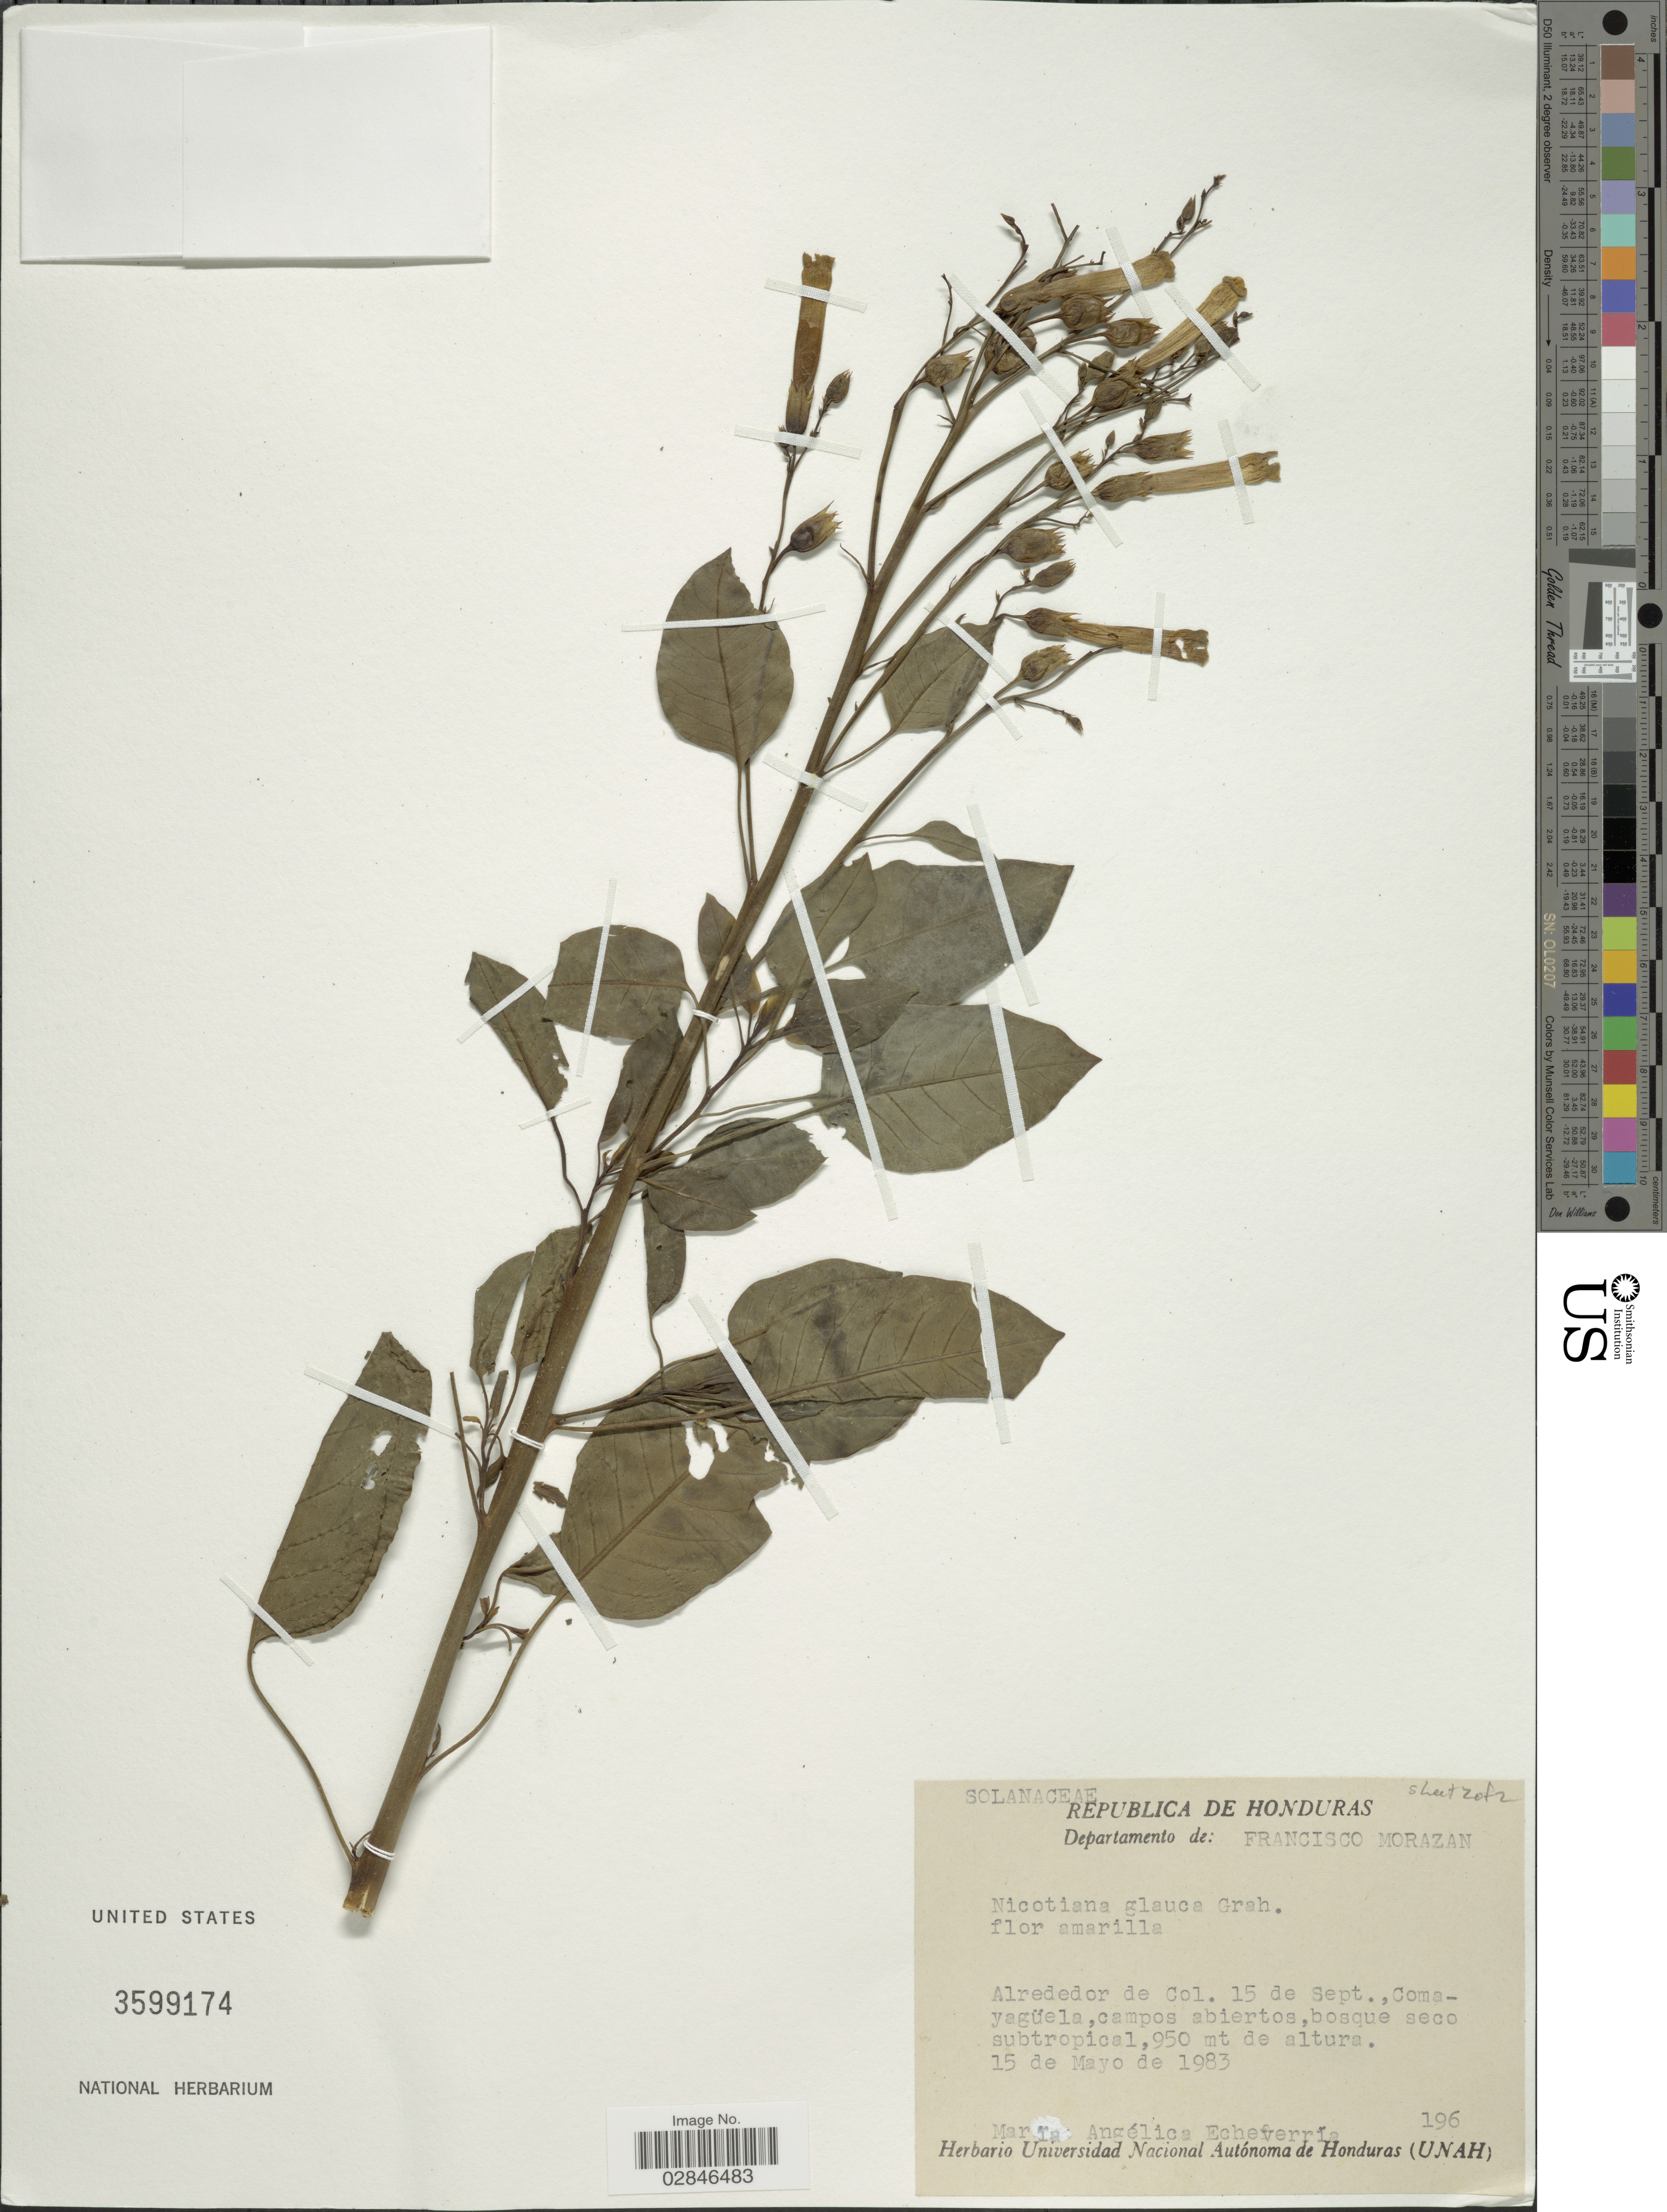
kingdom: Plantae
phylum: Tracheophyta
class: Magnoliopsida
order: Solanales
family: Solanaceae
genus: Nicotiana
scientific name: Nicotiana glauca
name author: Graham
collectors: M. Echeverria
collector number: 196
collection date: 1983-05-15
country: Honduras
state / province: Fco. Morazán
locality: Departamento de: Francisco Morazan, Alrededor de Col. 15 de Sept., Comayagüela.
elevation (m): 950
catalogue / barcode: US 3599174